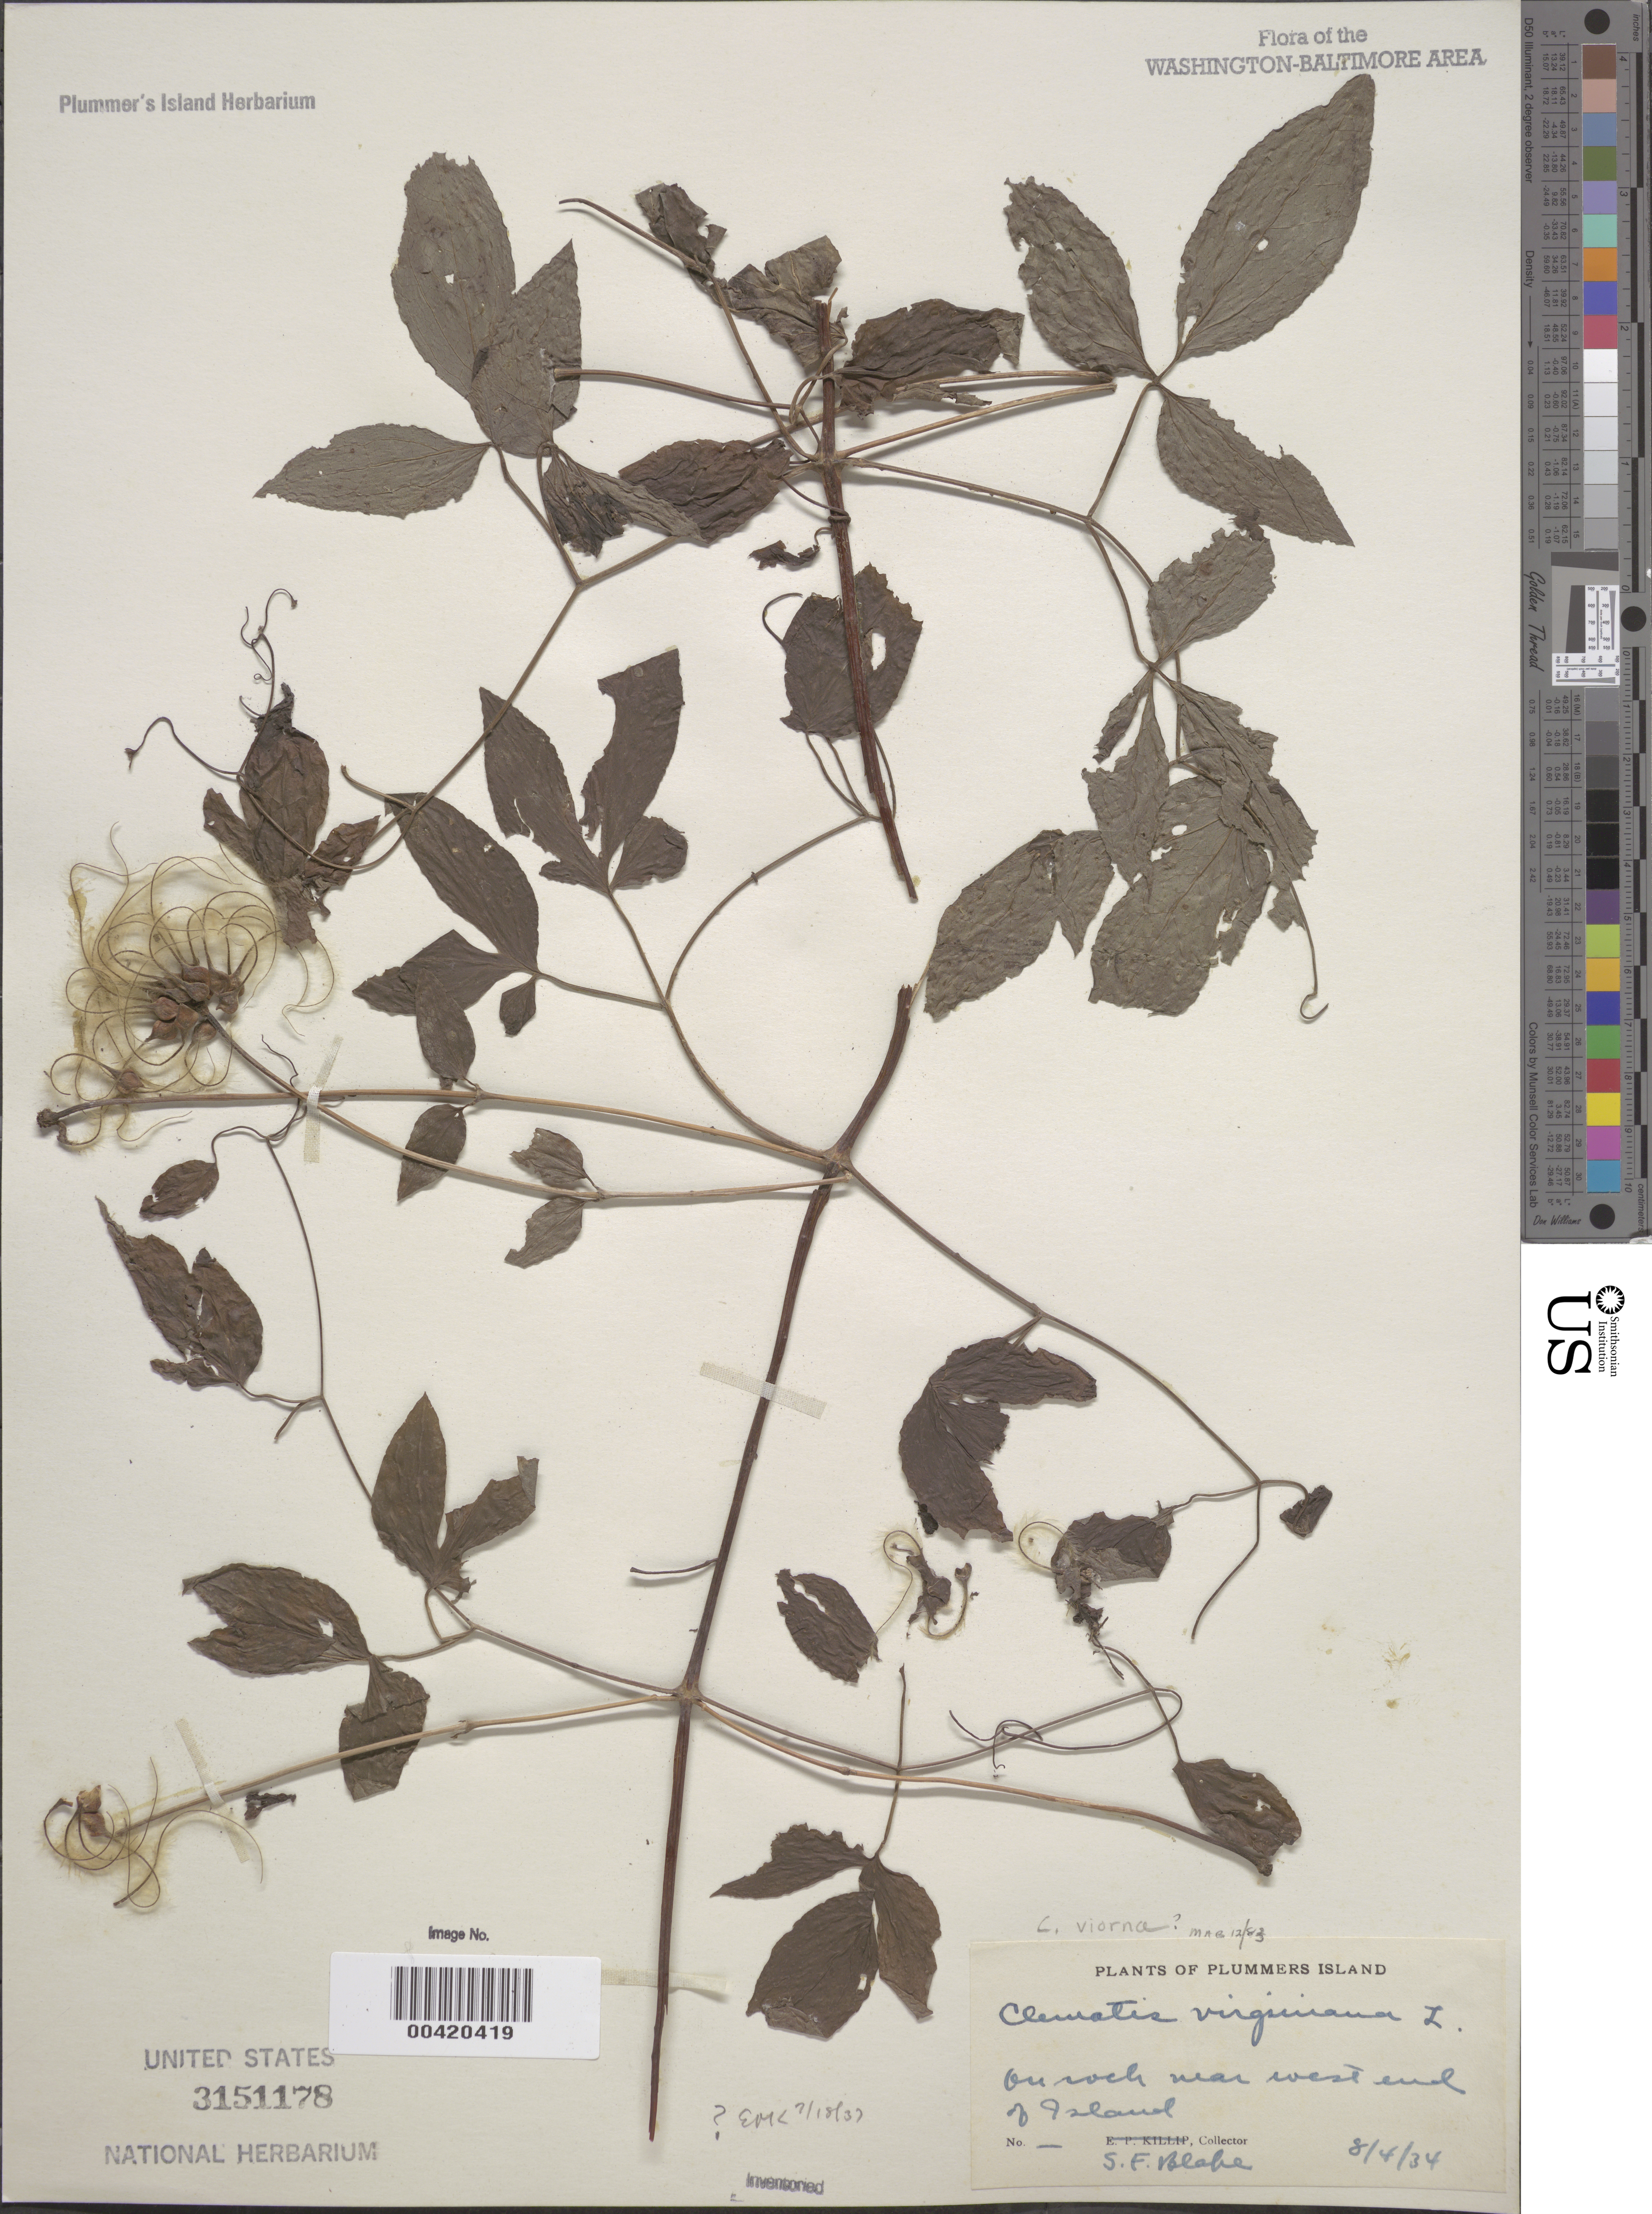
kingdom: Plantae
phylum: Tracheophyta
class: Magnoliopsida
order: Ranunculales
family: Ranunculaceae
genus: Clematis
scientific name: Clematis viorna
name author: L.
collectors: S. Blake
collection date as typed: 04 Aug 1934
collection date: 1934-08-04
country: United States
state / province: Maryland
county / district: Montgomery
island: Plummers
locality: Plummer's Island; near west end C. & O. Canal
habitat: Onrock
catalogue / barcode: US 3151178